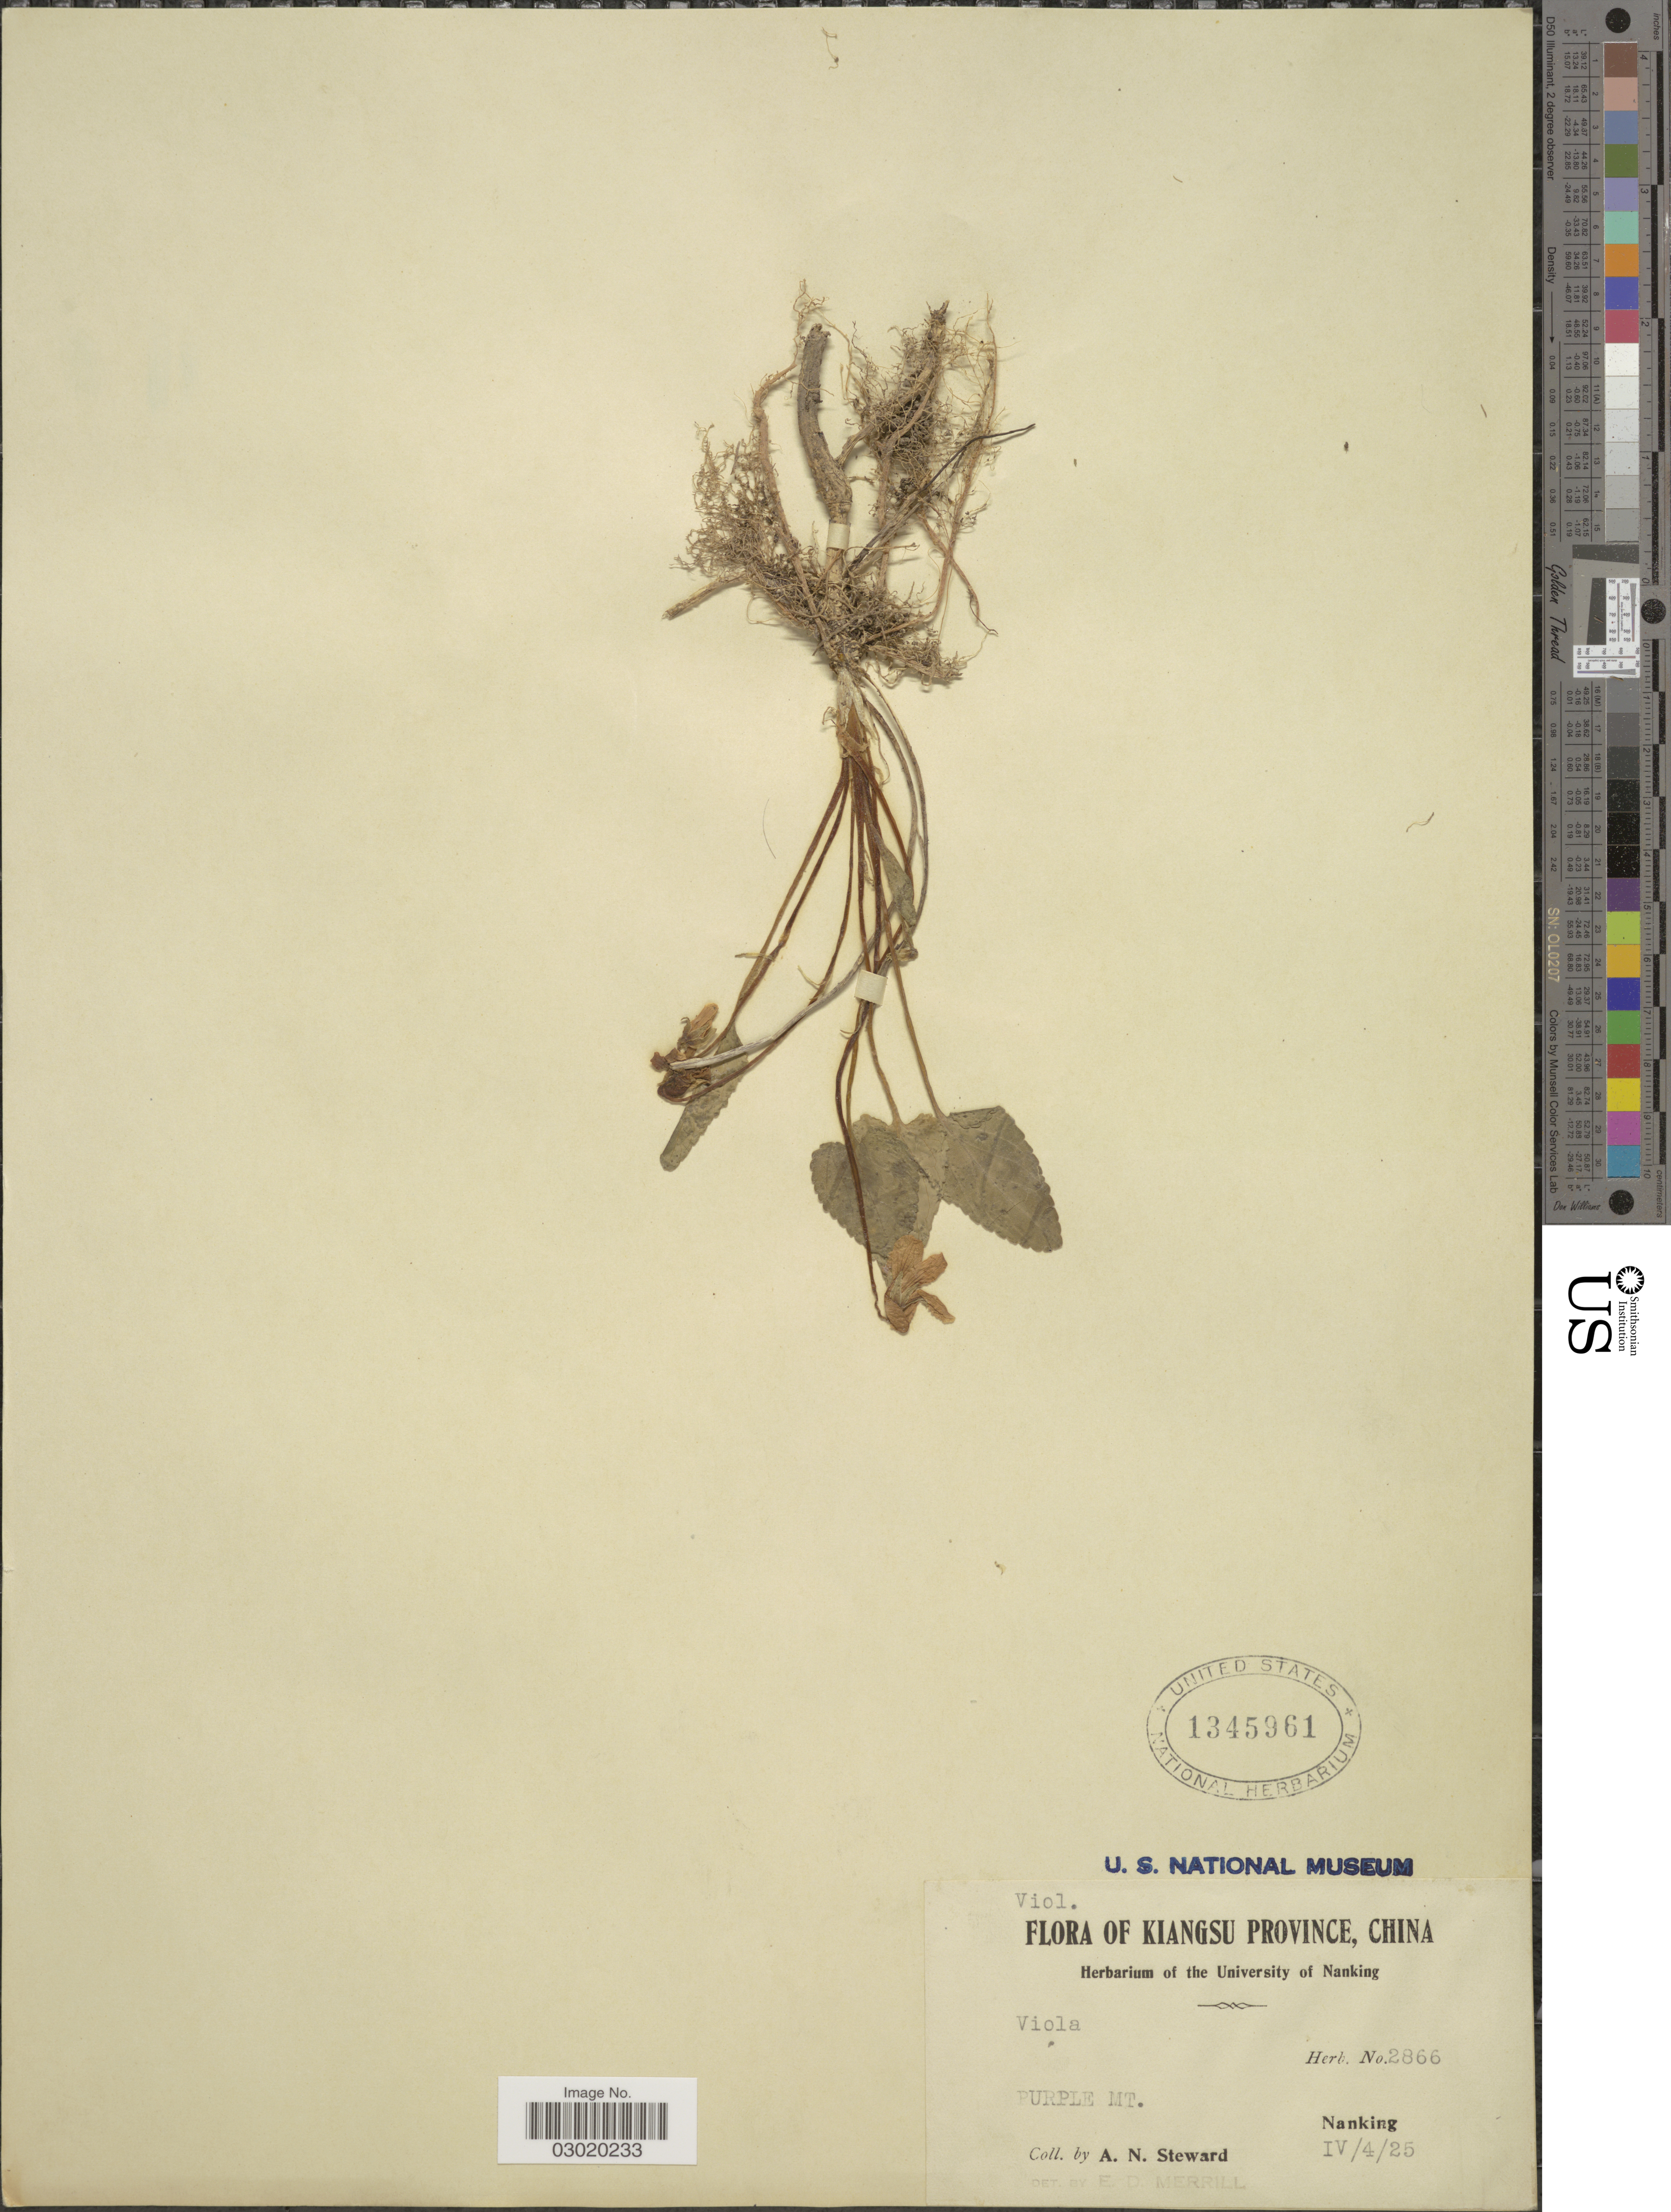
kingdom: Plantae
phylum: Tracheophyta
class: Magnoliopsida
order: Malpighiales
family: Violaceae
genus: Viola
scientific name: Viola sp.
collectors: A. N. Steward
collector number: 2866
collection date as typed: Transcribed d/m/y: 4/4/25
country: China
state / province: Jiangsu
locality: Kiangsu Province, China, Purple Mt., Nanking.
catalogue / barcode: US 1345961